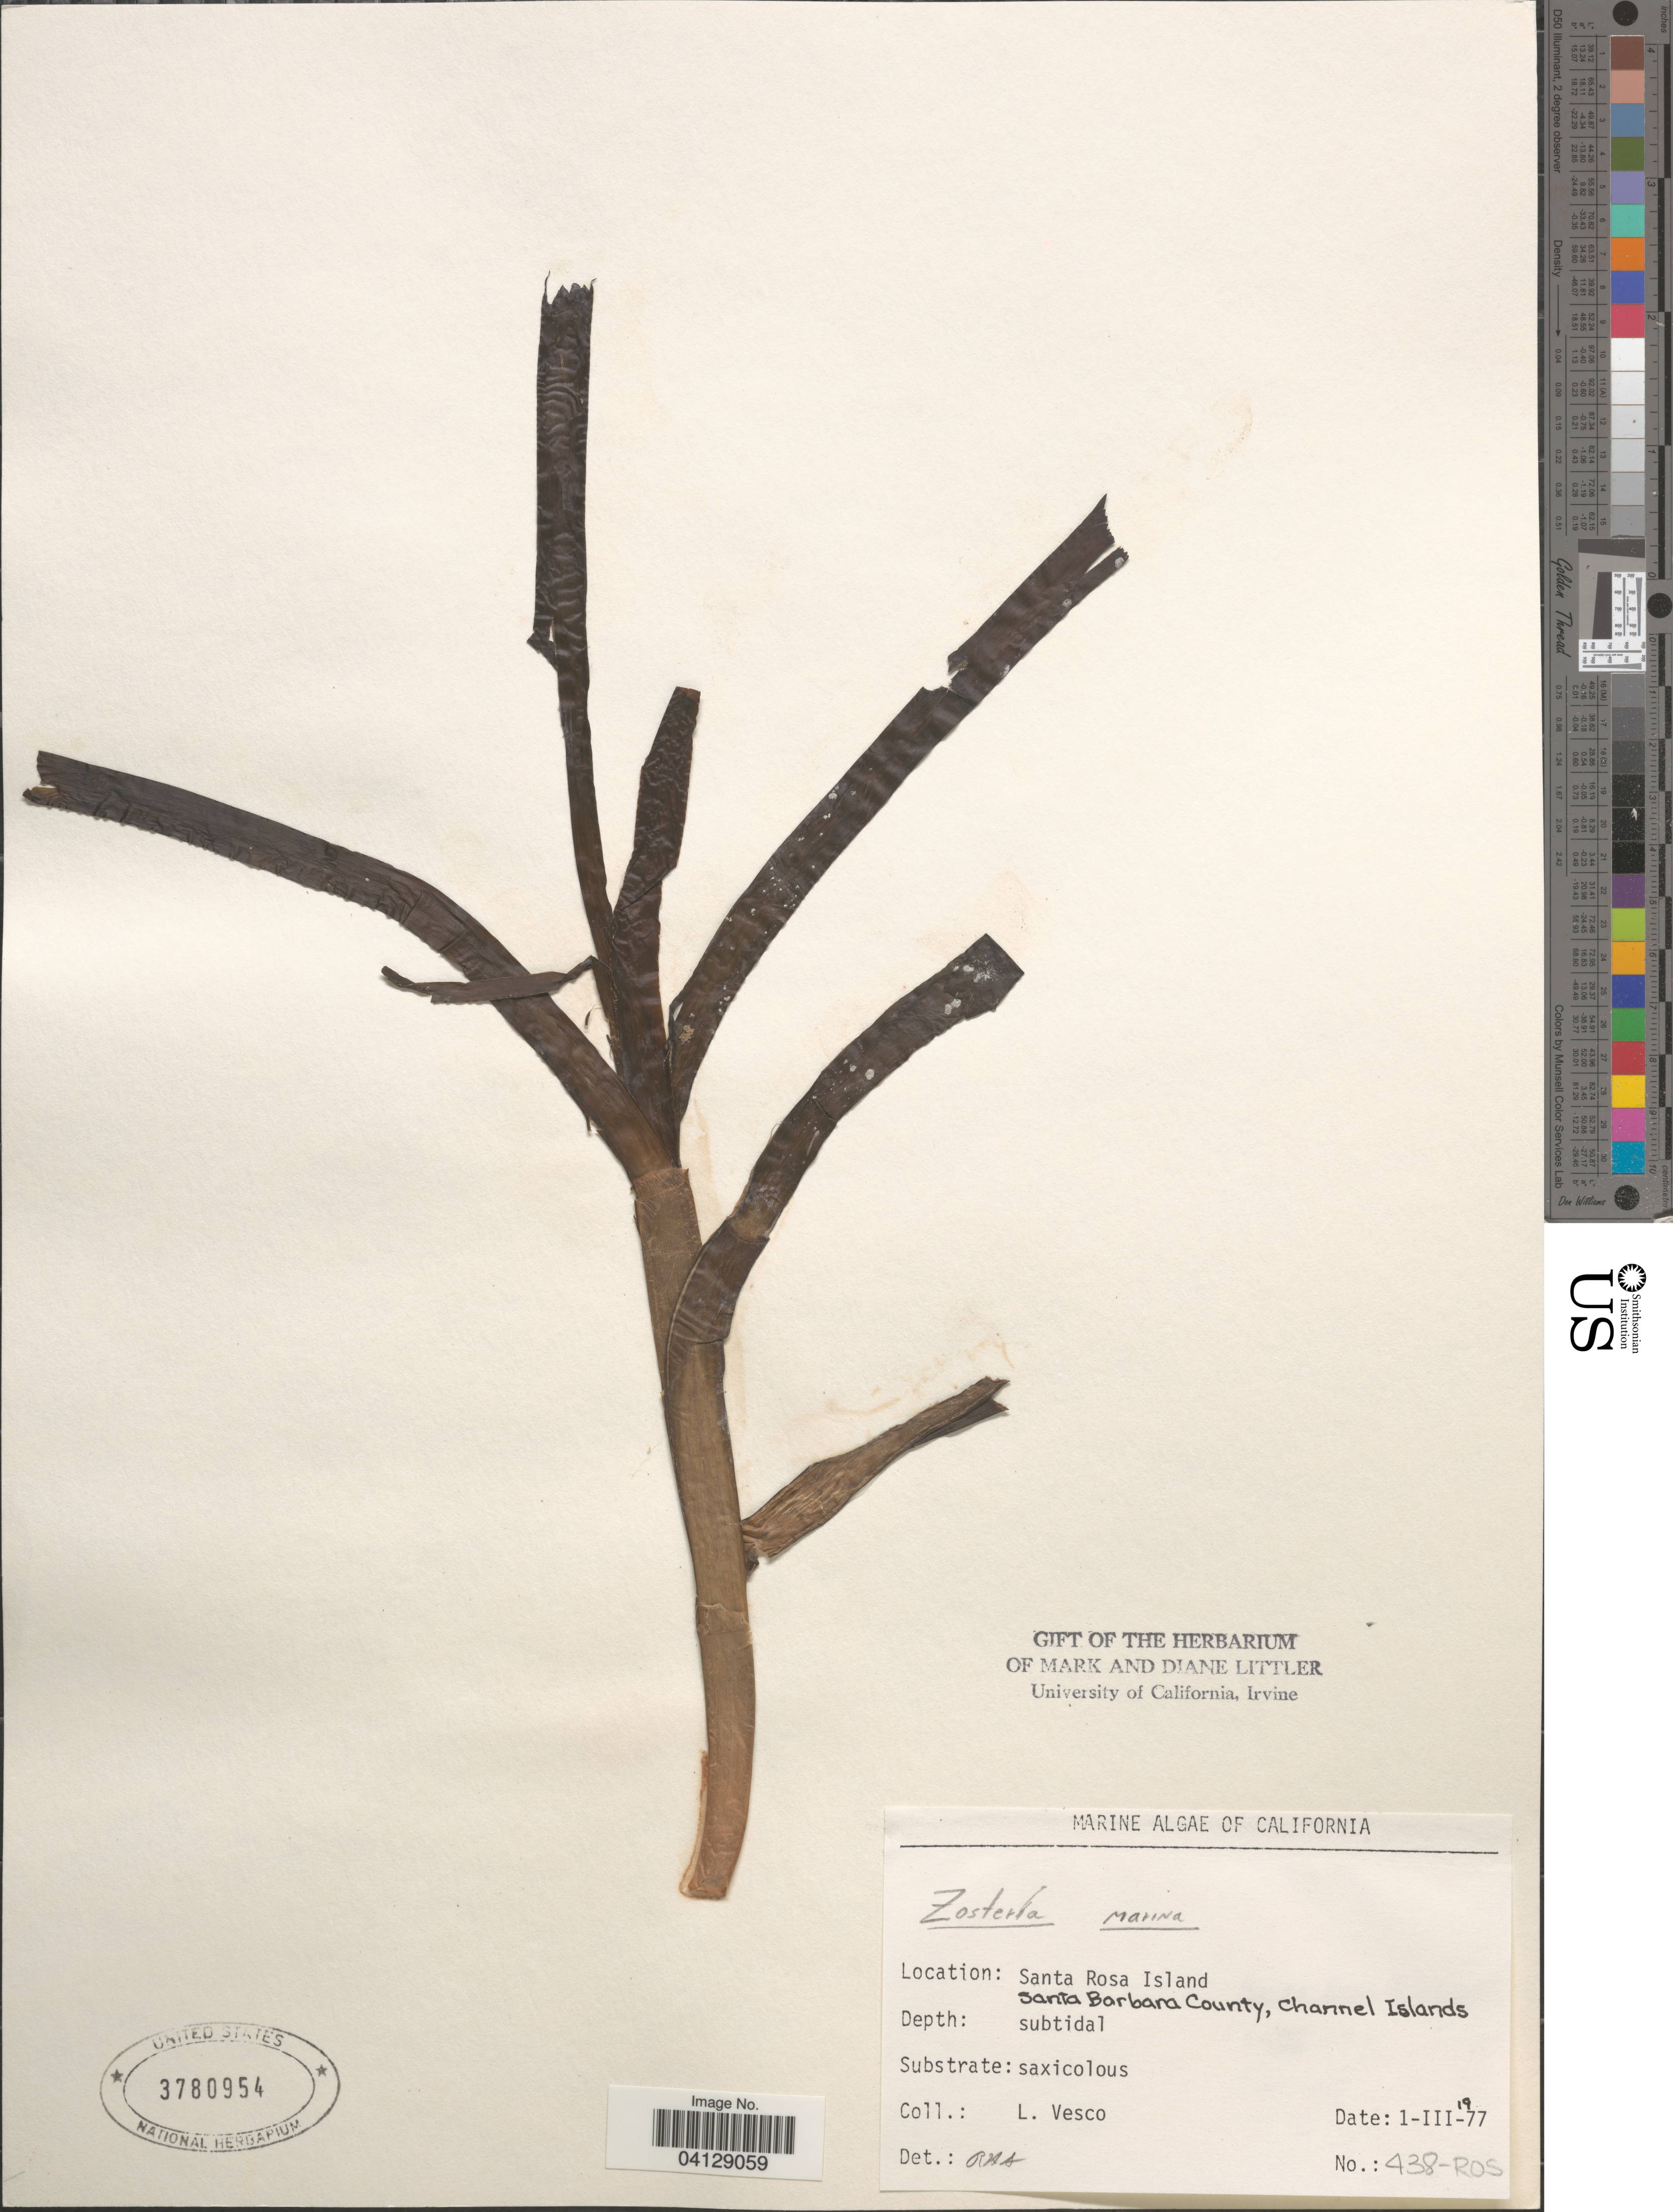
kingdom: Plantae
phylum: Tracheophyta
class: Liliopsida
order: Alismatales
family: Zosteraceae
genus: Zostera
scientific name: Zostera marina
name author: L.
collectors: L. Vesco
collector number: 438-ROS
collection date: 1977-03-01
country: United States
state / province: California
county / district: Santa Barbara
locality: Santa Rosa Island. Santa Barbara County, Channel Islands.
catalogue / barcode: US 3780954